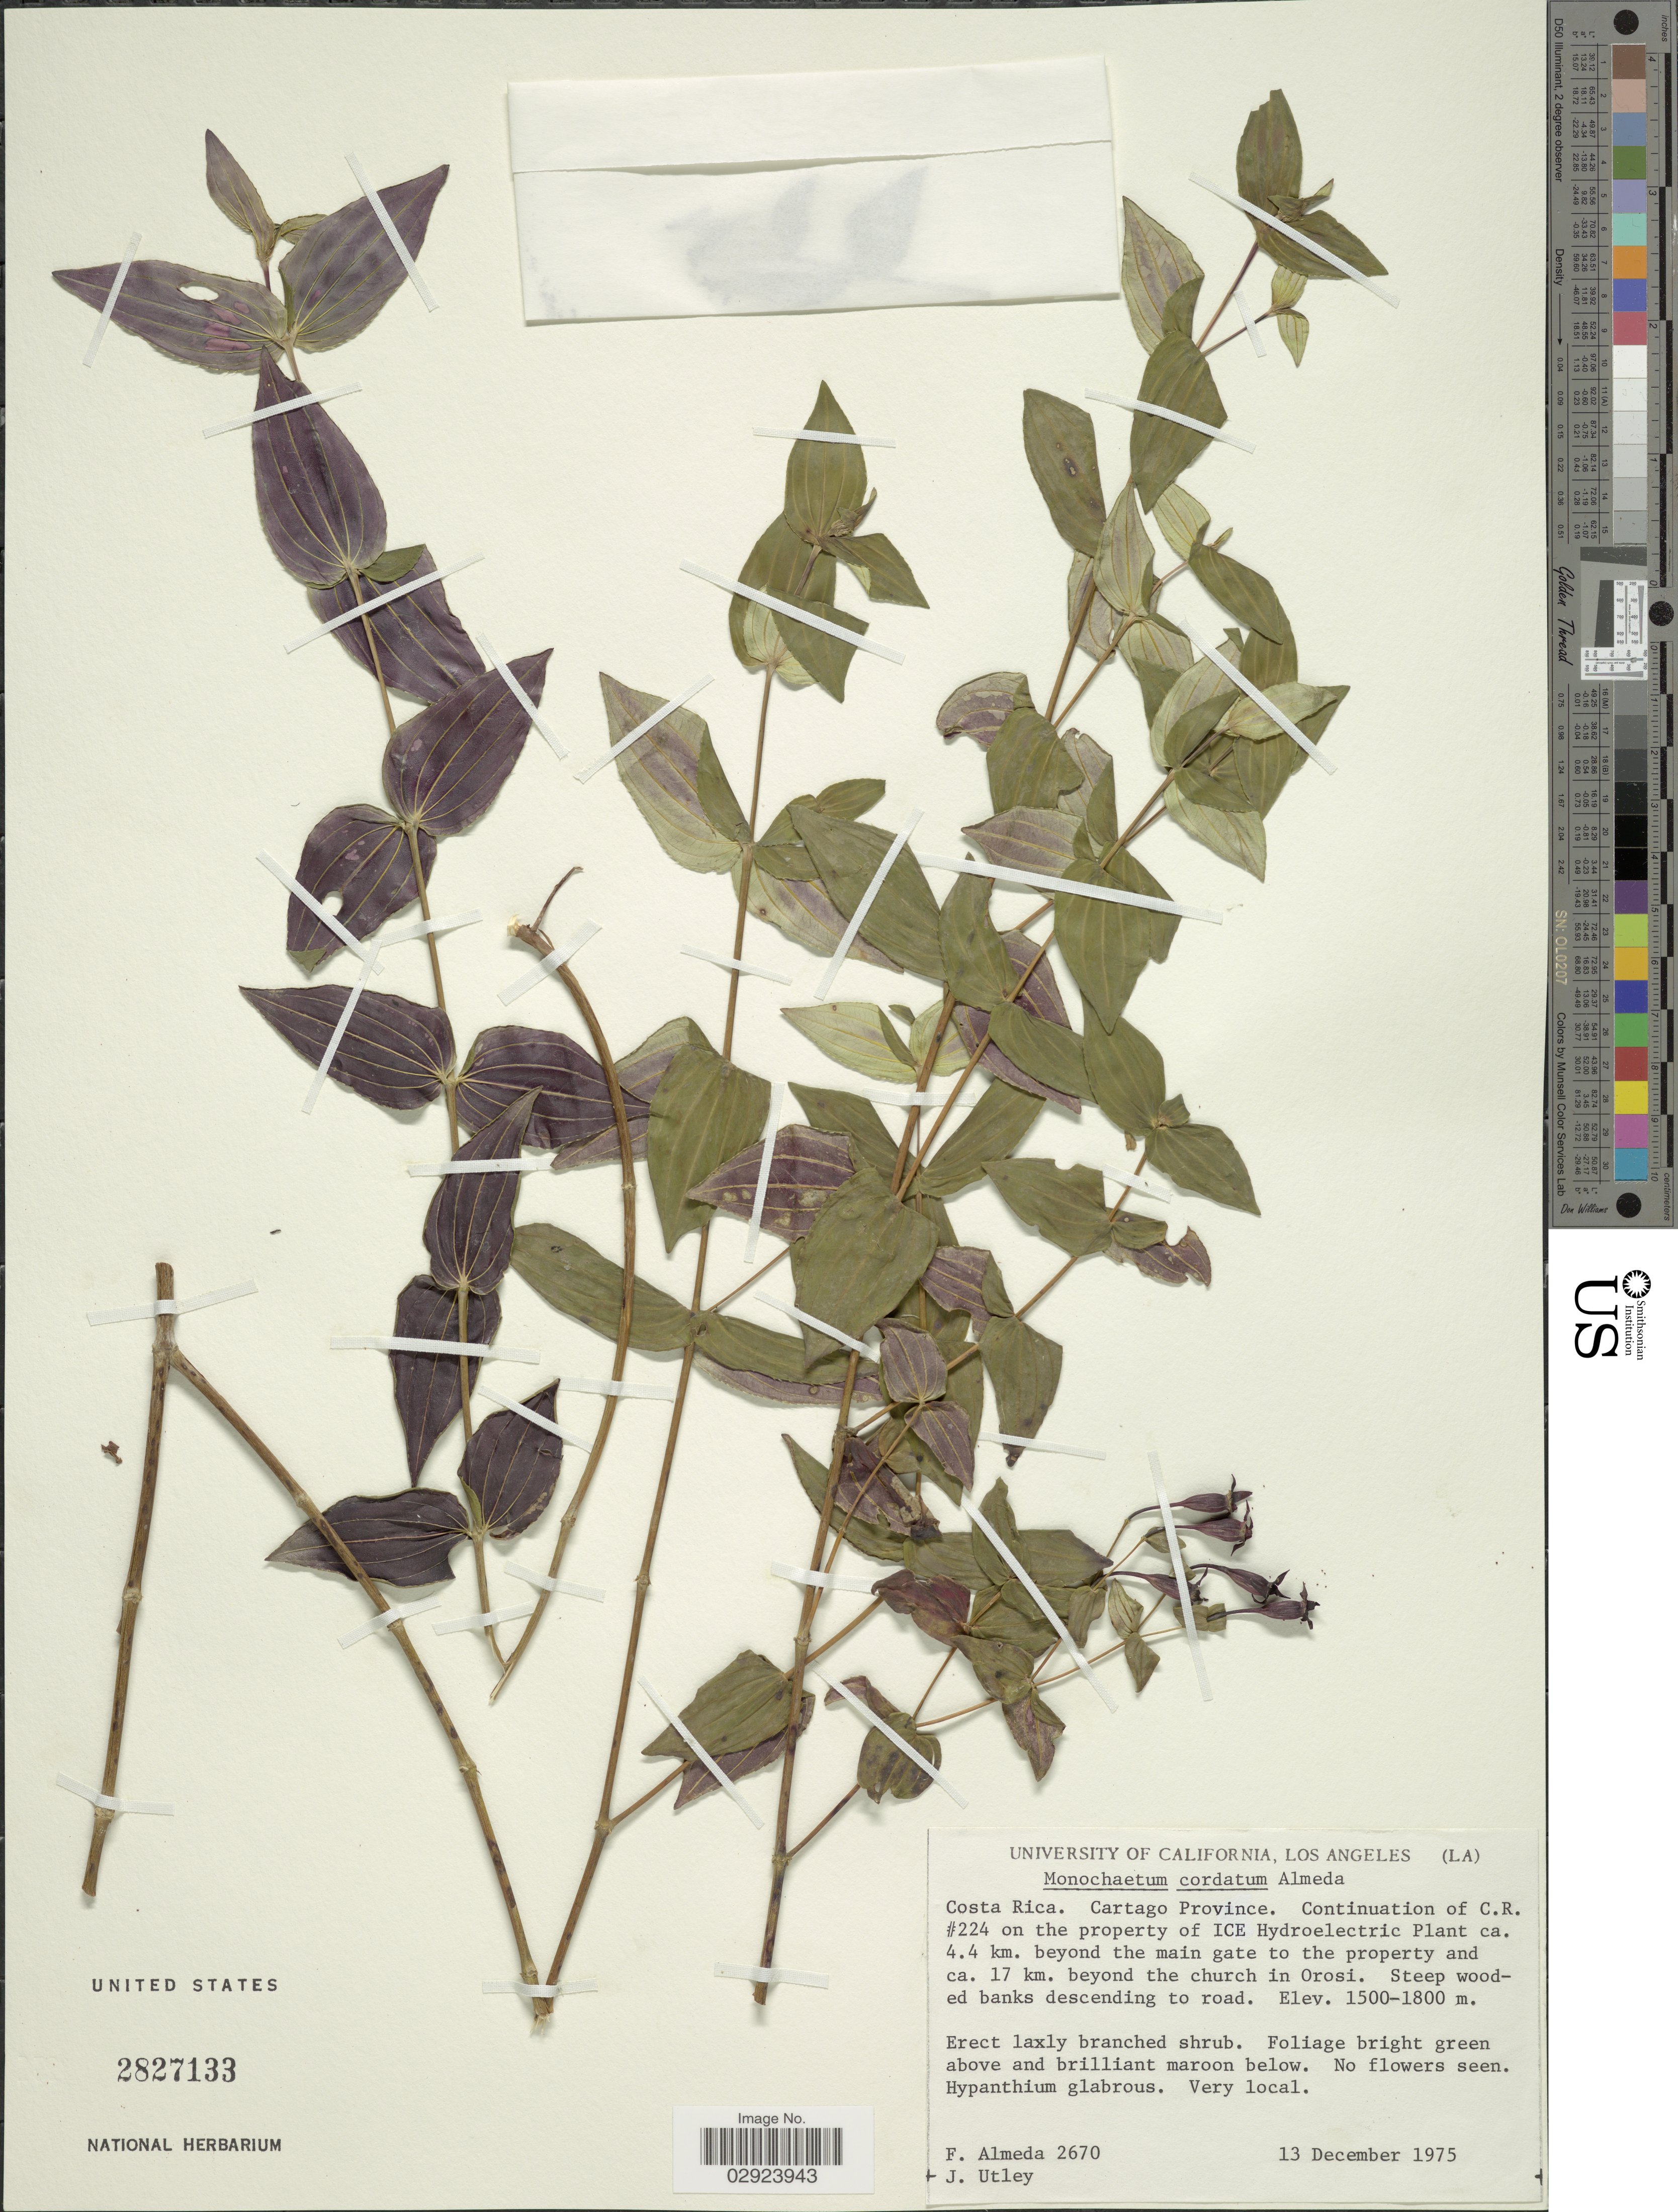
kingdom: Plantae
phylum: Tracheophyta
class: Magnoliopsida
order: Myrtales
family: Melastomataceae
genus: Monochaetum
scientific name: Monochaetum cordatum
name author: Almeda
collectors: F. Almeda & J. Utley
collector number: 2670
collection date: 1975-12-13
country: Costa Rica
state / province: Cartago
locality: Continuation of C.R. # 224 on the property of ICE Hydroelectric Plant ca. 4.4 km. beyond the main gate to the property and ca. 17 km. beyond the church in Orosi.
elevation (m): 1500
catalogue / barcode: US 2827133